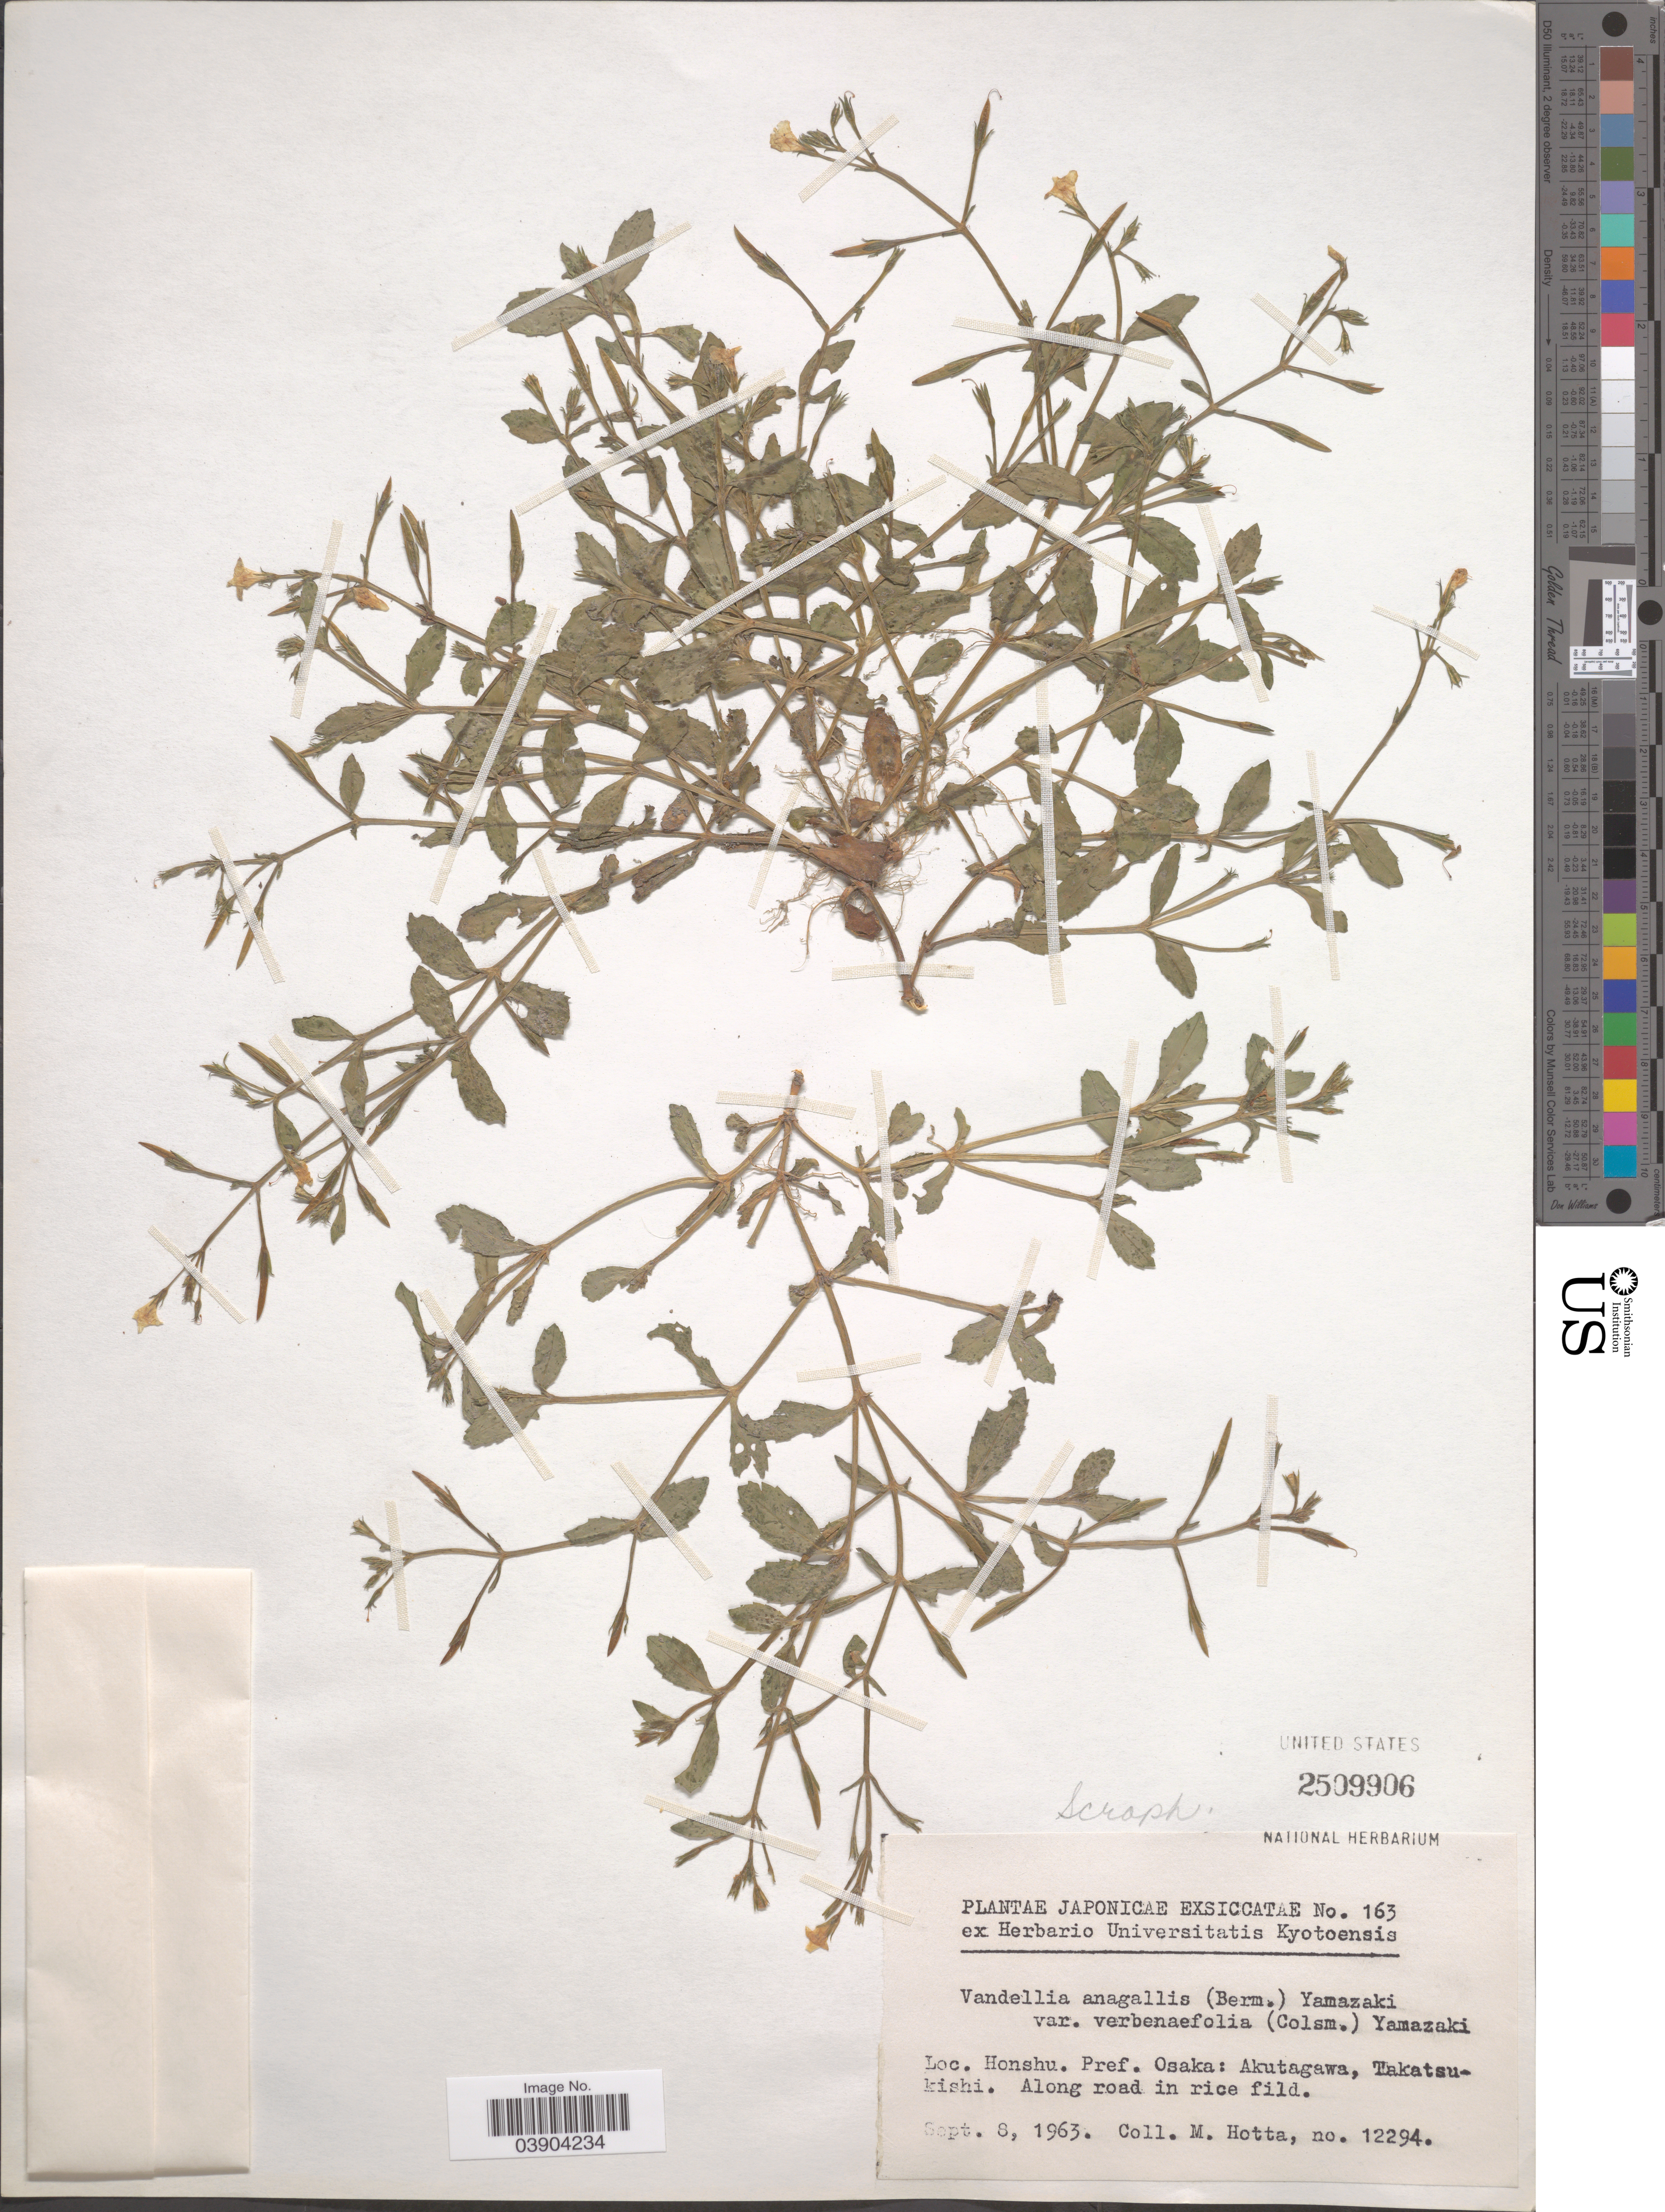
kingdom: Plantae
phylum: Tracheophyta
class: Magnoliopsida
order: Lamiales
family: Linderniaceae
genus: Lindernia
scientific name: Lindernia anagallis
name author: (Burm. f.) Pennell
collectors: M. Hotta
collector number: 12294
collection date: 1963-09-08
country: Japan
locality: Honshu. Pref. Osaka: Akutagawa, Takatsukishi. Along road in rice fild.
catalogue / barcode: US 2509906